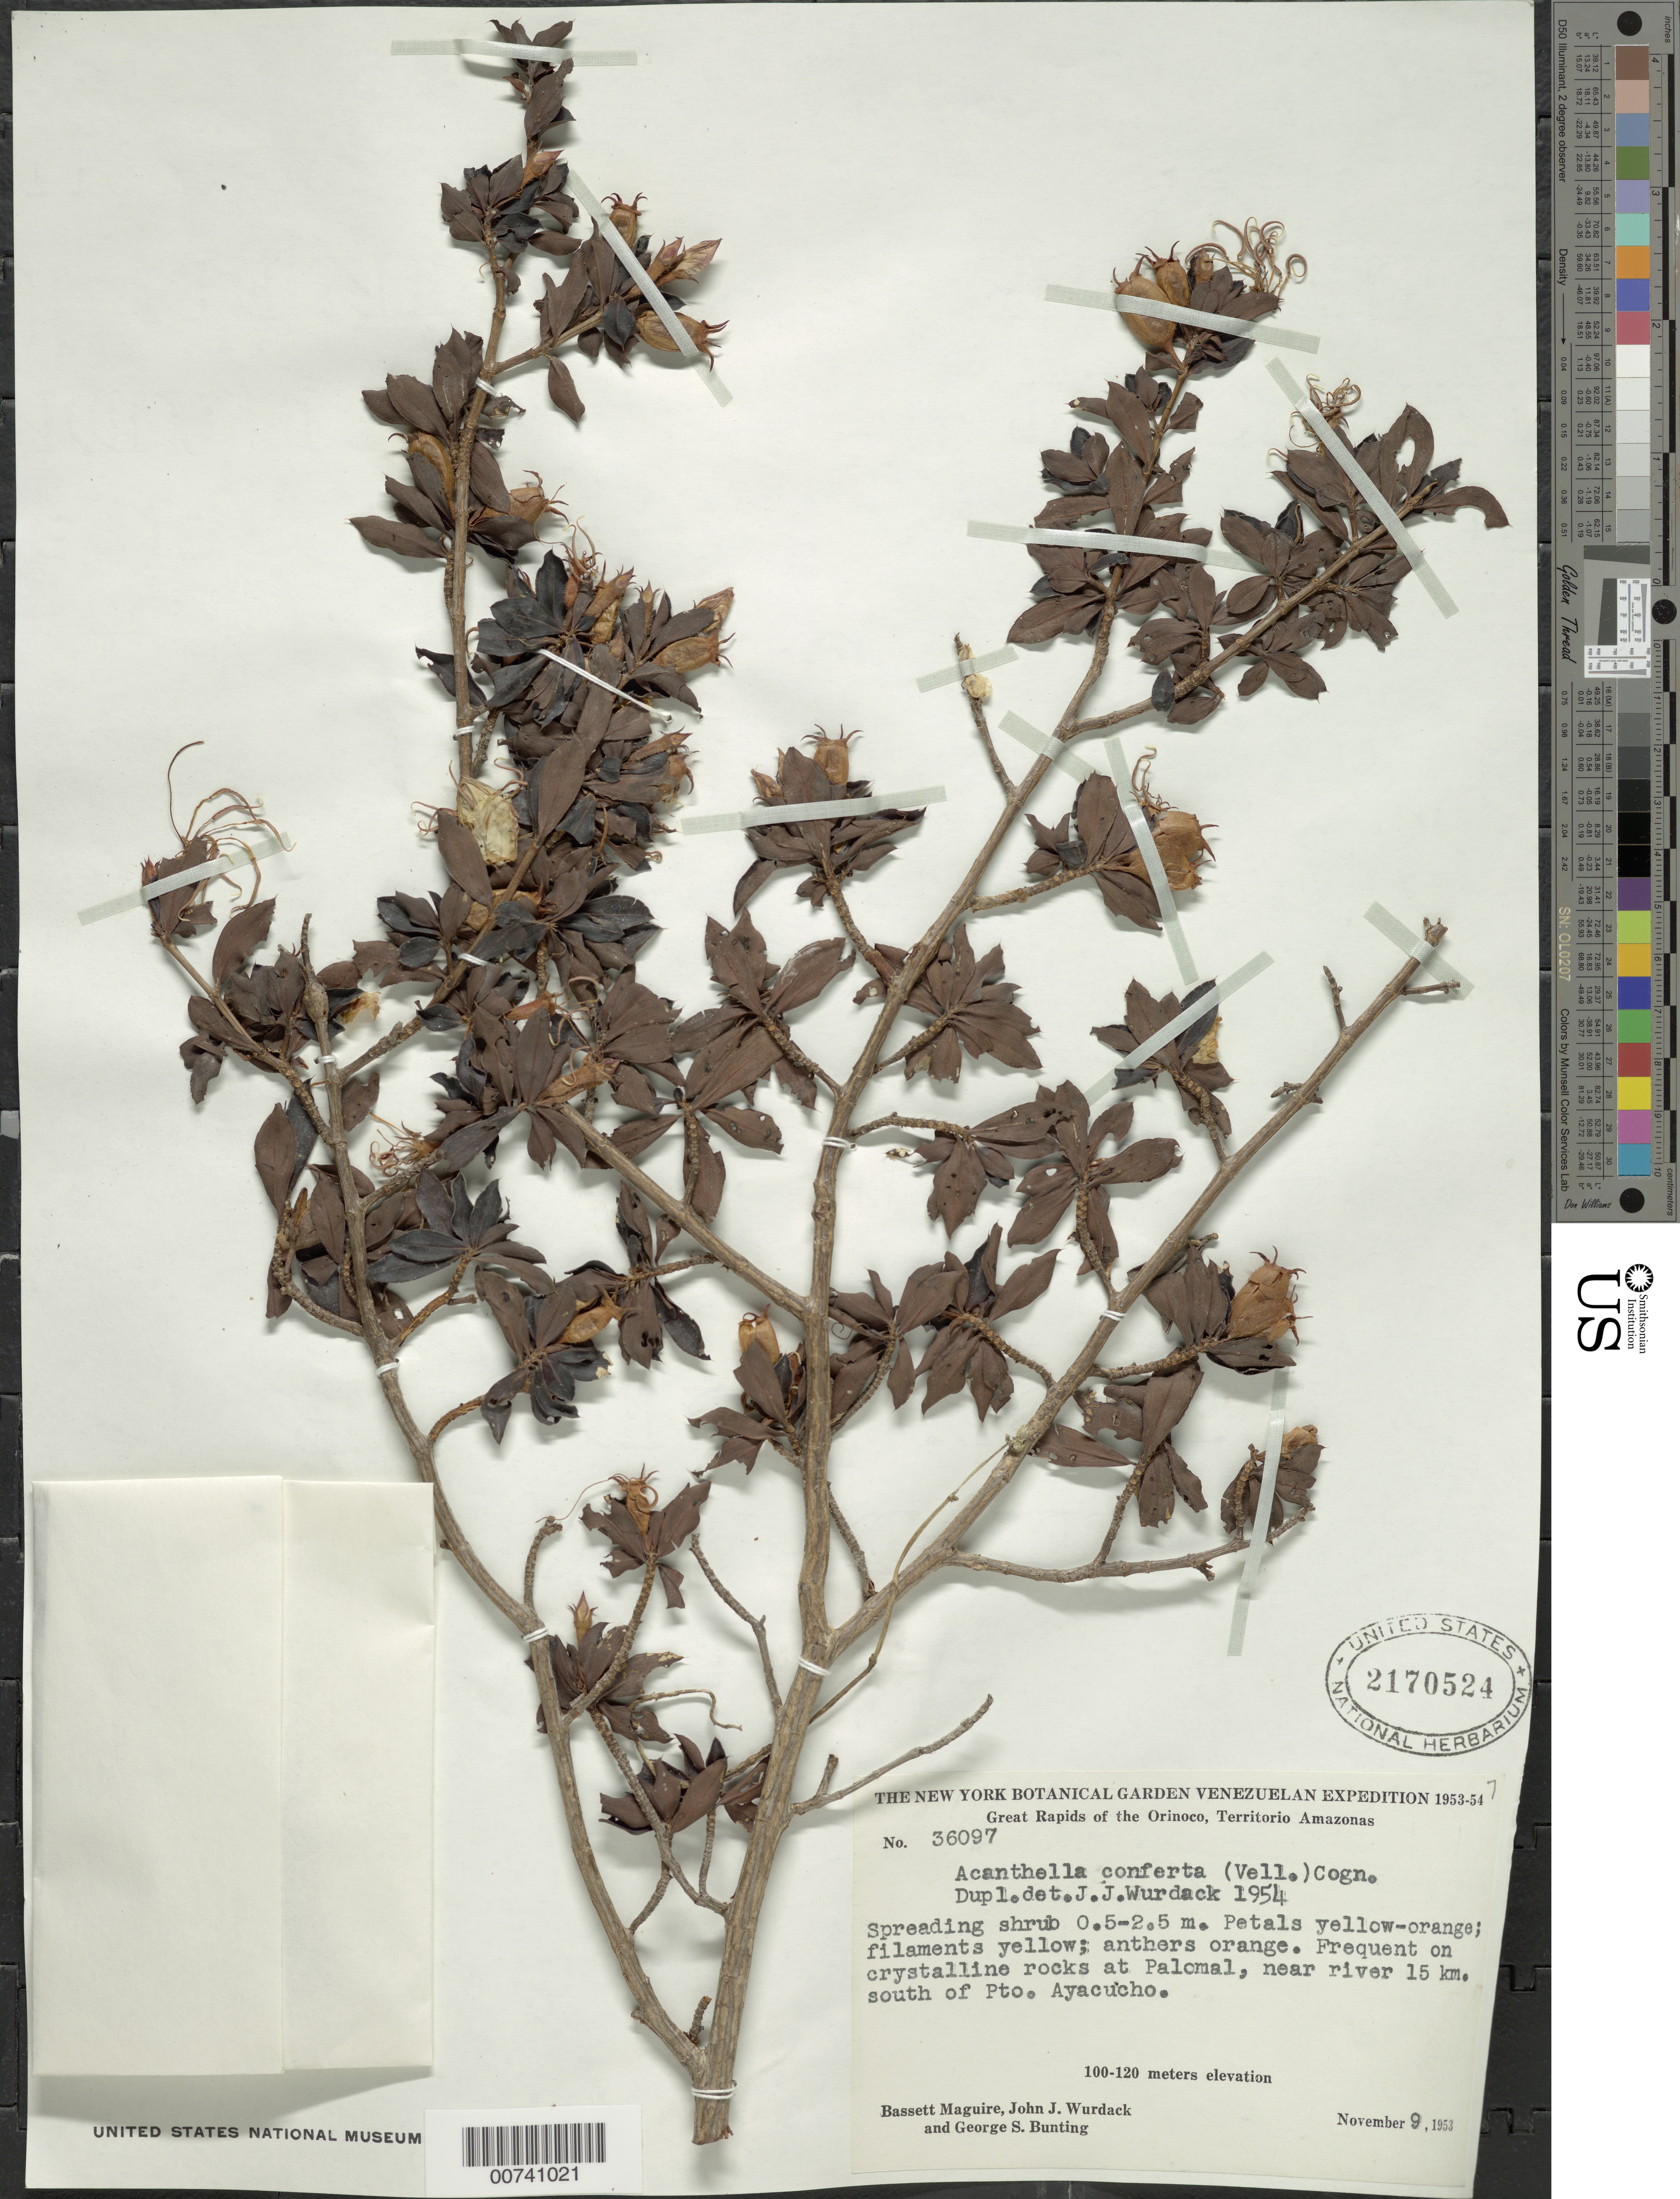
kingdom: Plantae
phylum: Tracheophyta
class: Magnoliopsida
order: Myrtales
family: Melastomataceae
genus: Acanthella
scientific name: Acanthella sprucei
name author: Benth. & Hook. f.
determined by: Nunes da Silva, Diego, (RB), Jardim Botanico do Rio de Janeiro - Herbario (BRAZIL)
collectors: B. Maguire, J. J. Wurdack & G. S. Bunting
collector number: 36097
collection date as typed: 9-Nov-53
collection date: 1953-11-09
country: Venezuela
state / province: Amazonas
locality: Palomal, 15 km south of Puerto Ayacucho, Orinoco River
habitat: Crystalline rocks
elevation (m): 100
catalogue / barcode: US 2170524